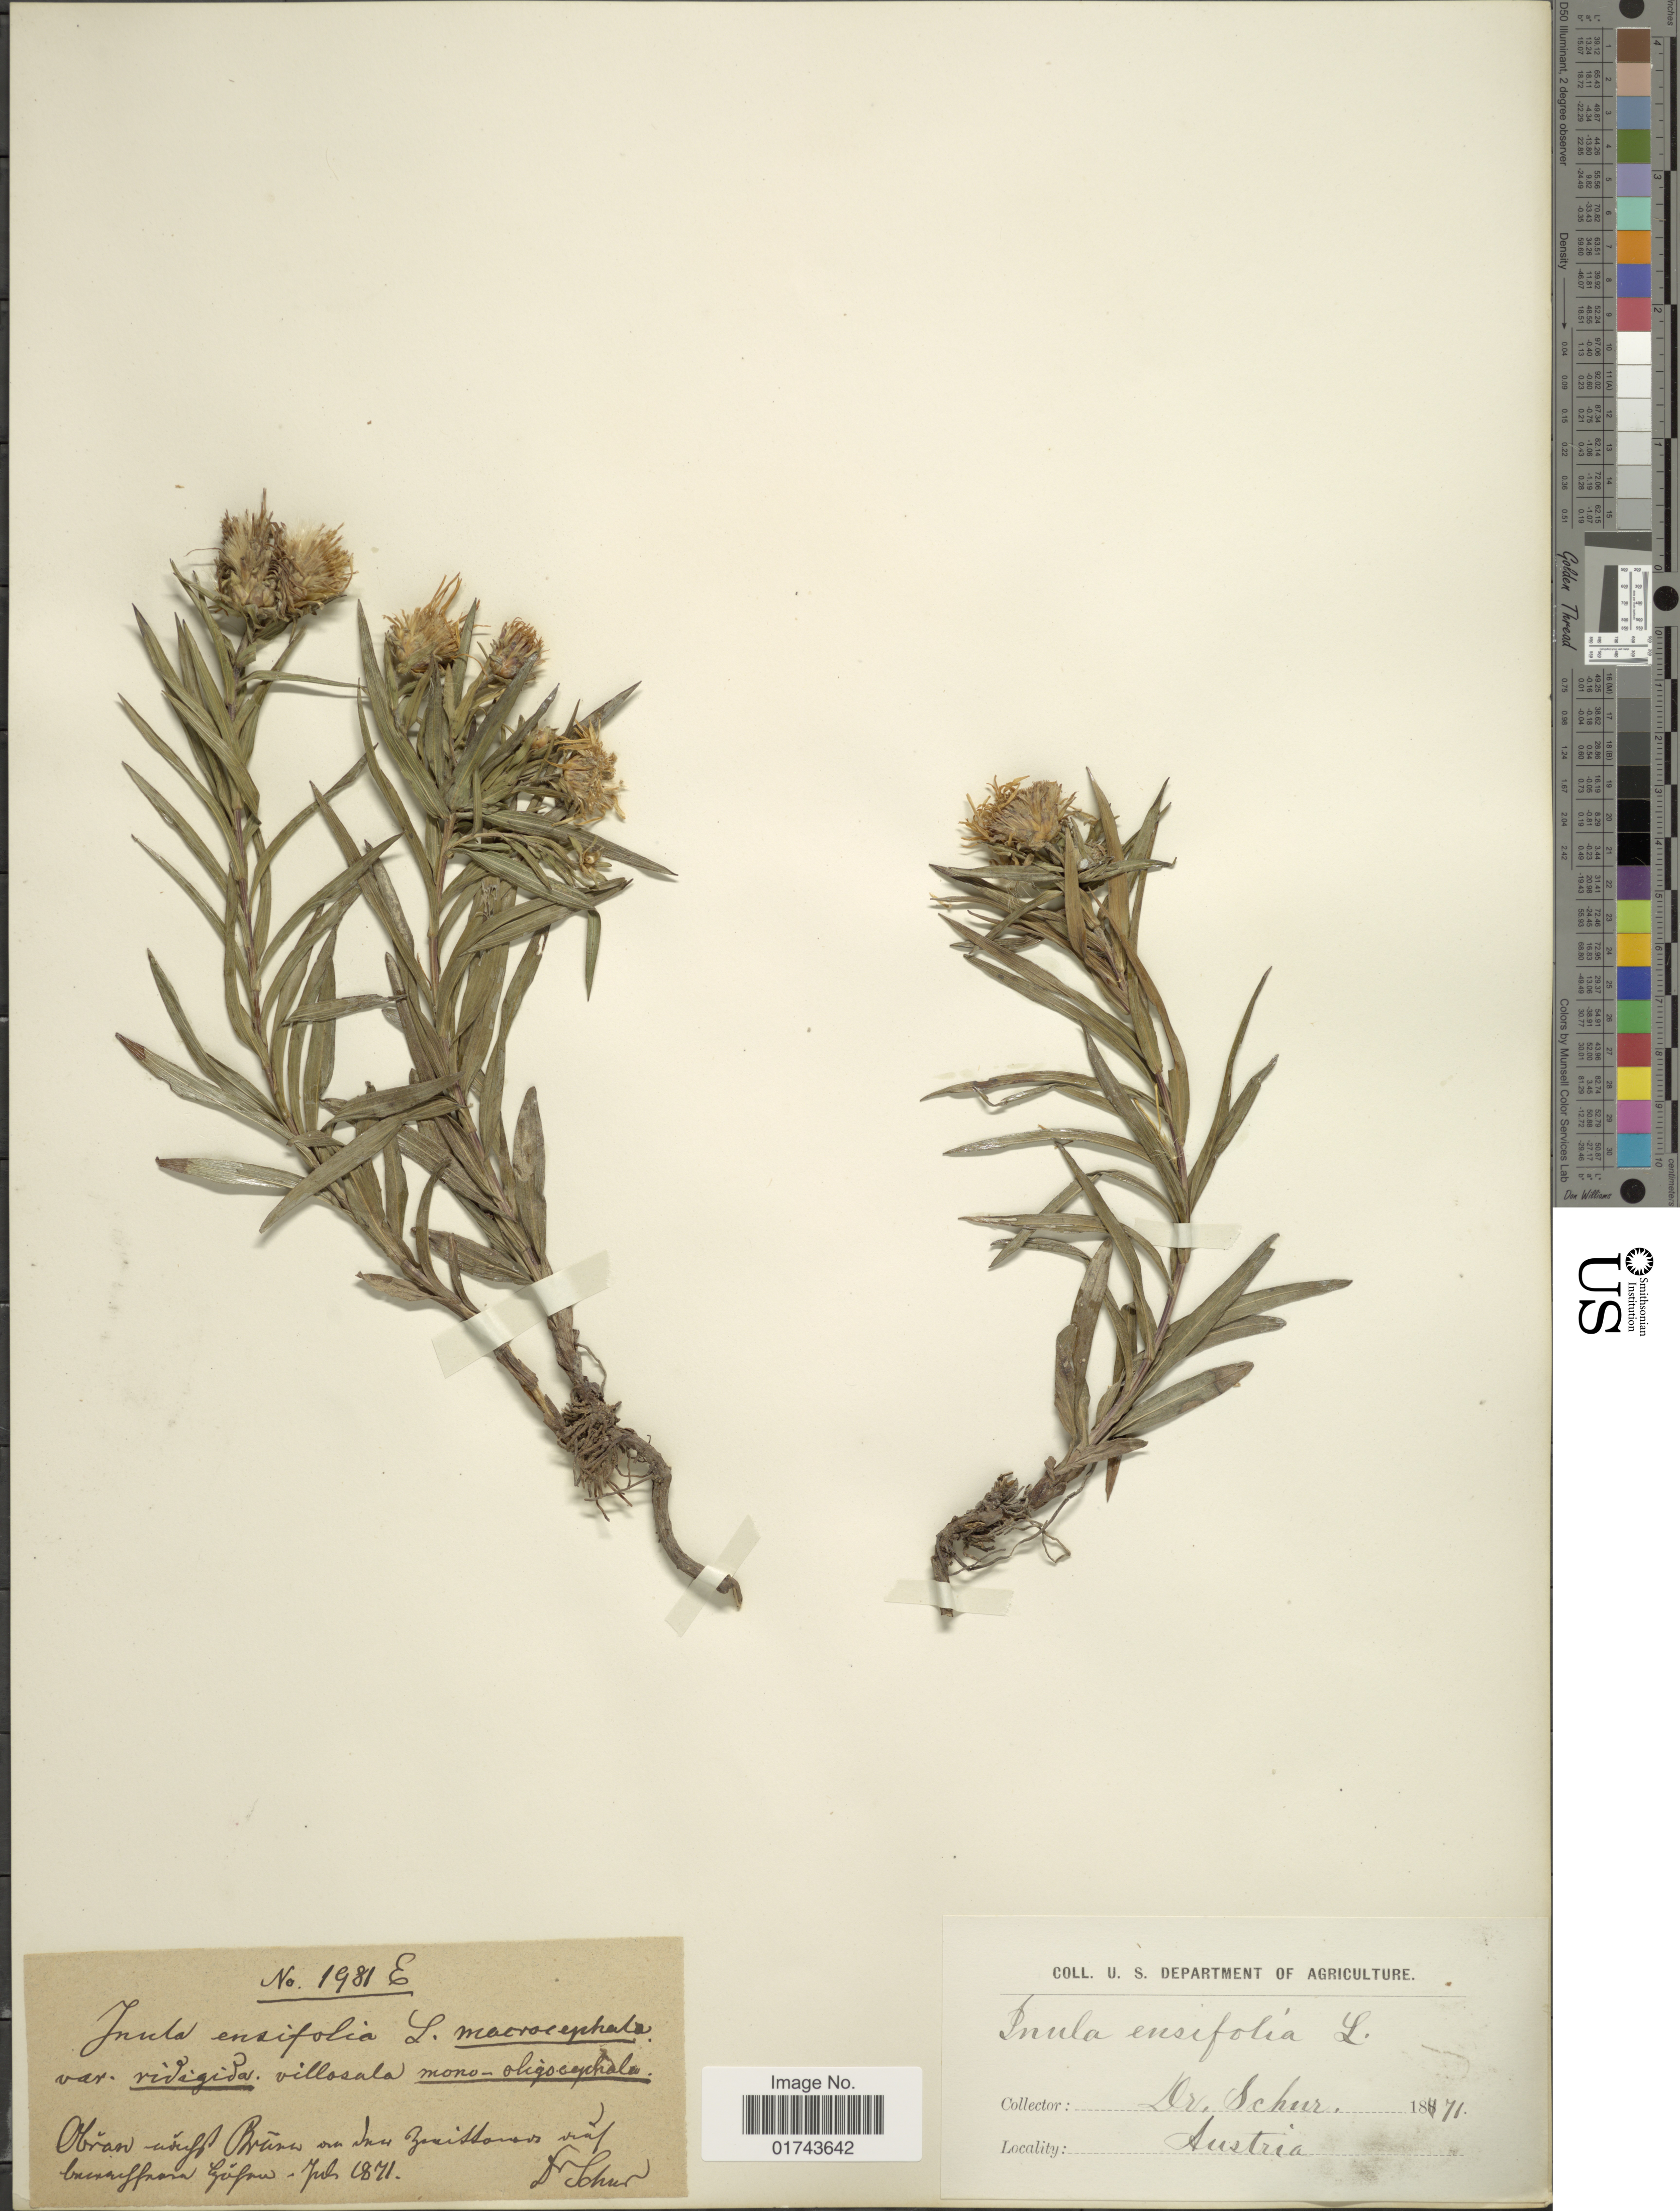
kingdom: Plantae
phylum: Tracheophyta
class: Magnoliopsida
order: Asterales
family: Asteraceae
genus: Inula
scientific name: Inula ensifolia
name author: L.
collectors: Schur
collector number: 1981E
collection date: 1871-07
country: Austria